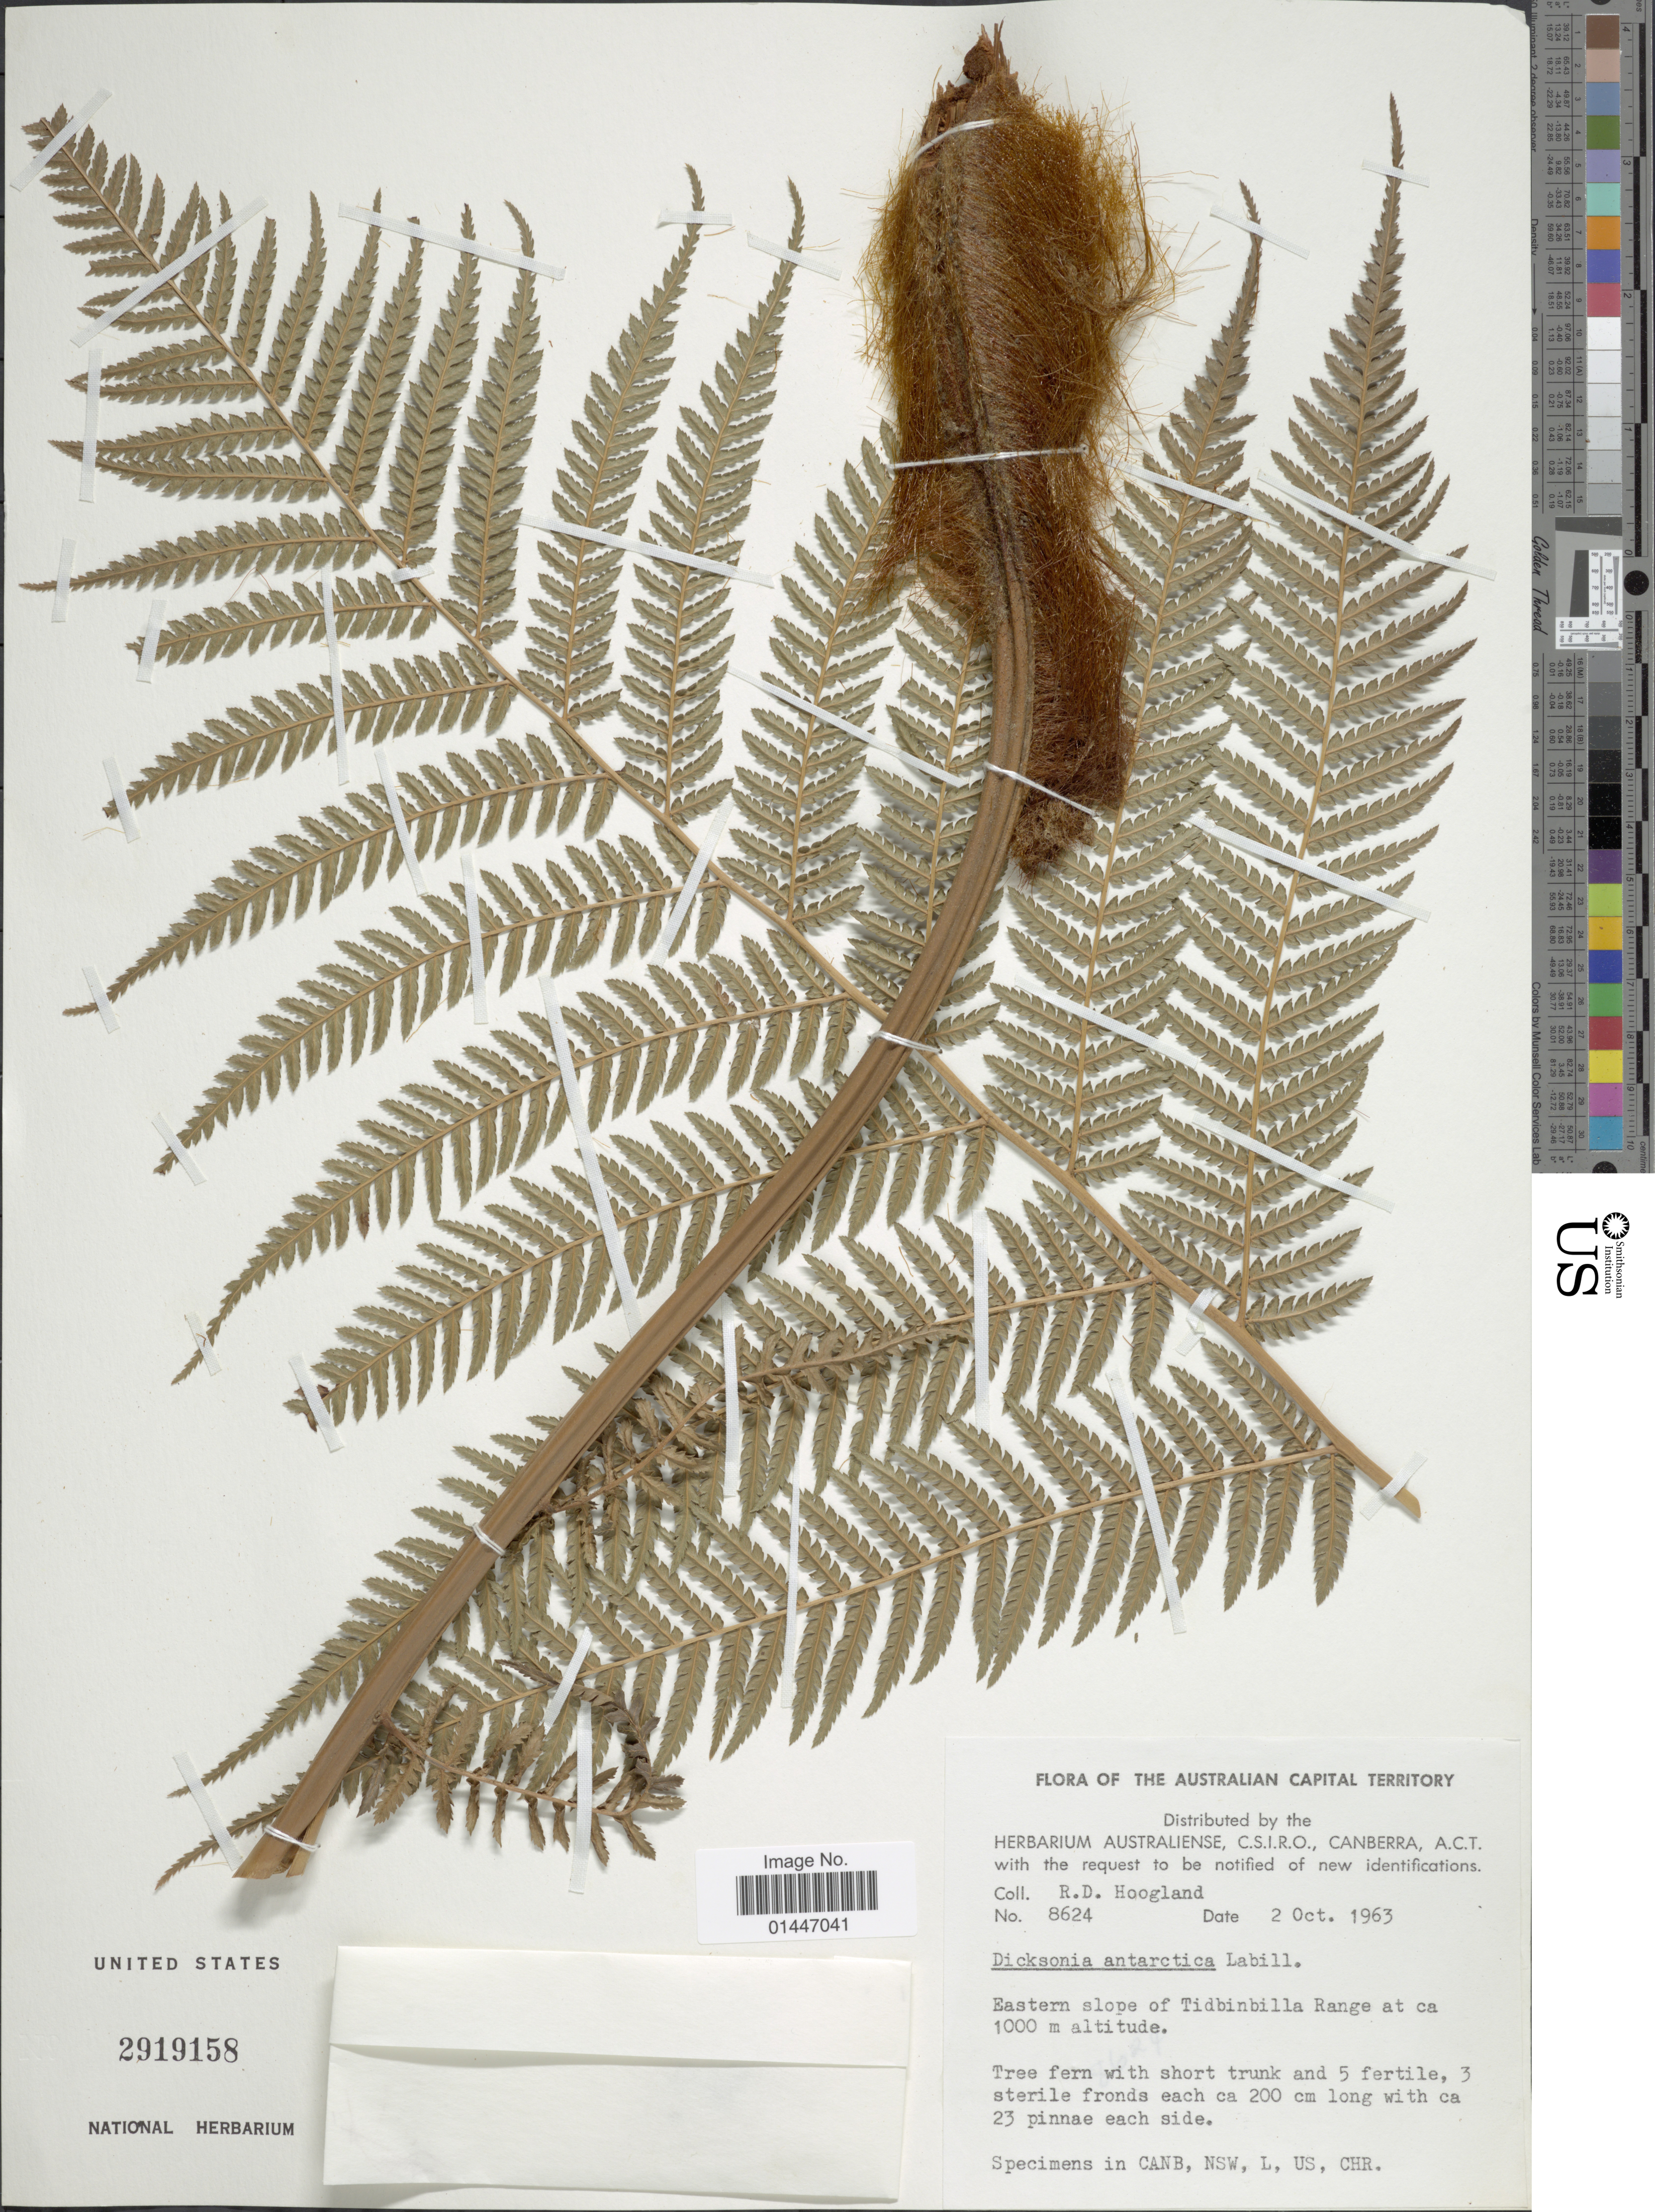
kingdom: Plantae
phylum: Tracheophyta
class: Polypodiopsida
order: Cyatheales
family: Dicksoniaceae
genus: Dicksonia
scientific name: Dicksonia antarctica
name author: Labill.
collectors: R. D. Hoogland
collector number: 8624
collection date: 1963-10-02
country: Australia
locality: Australian Capital Territory, eastern slope of the Tidbinbilla Range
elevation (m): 1000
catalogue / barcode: US 2919158